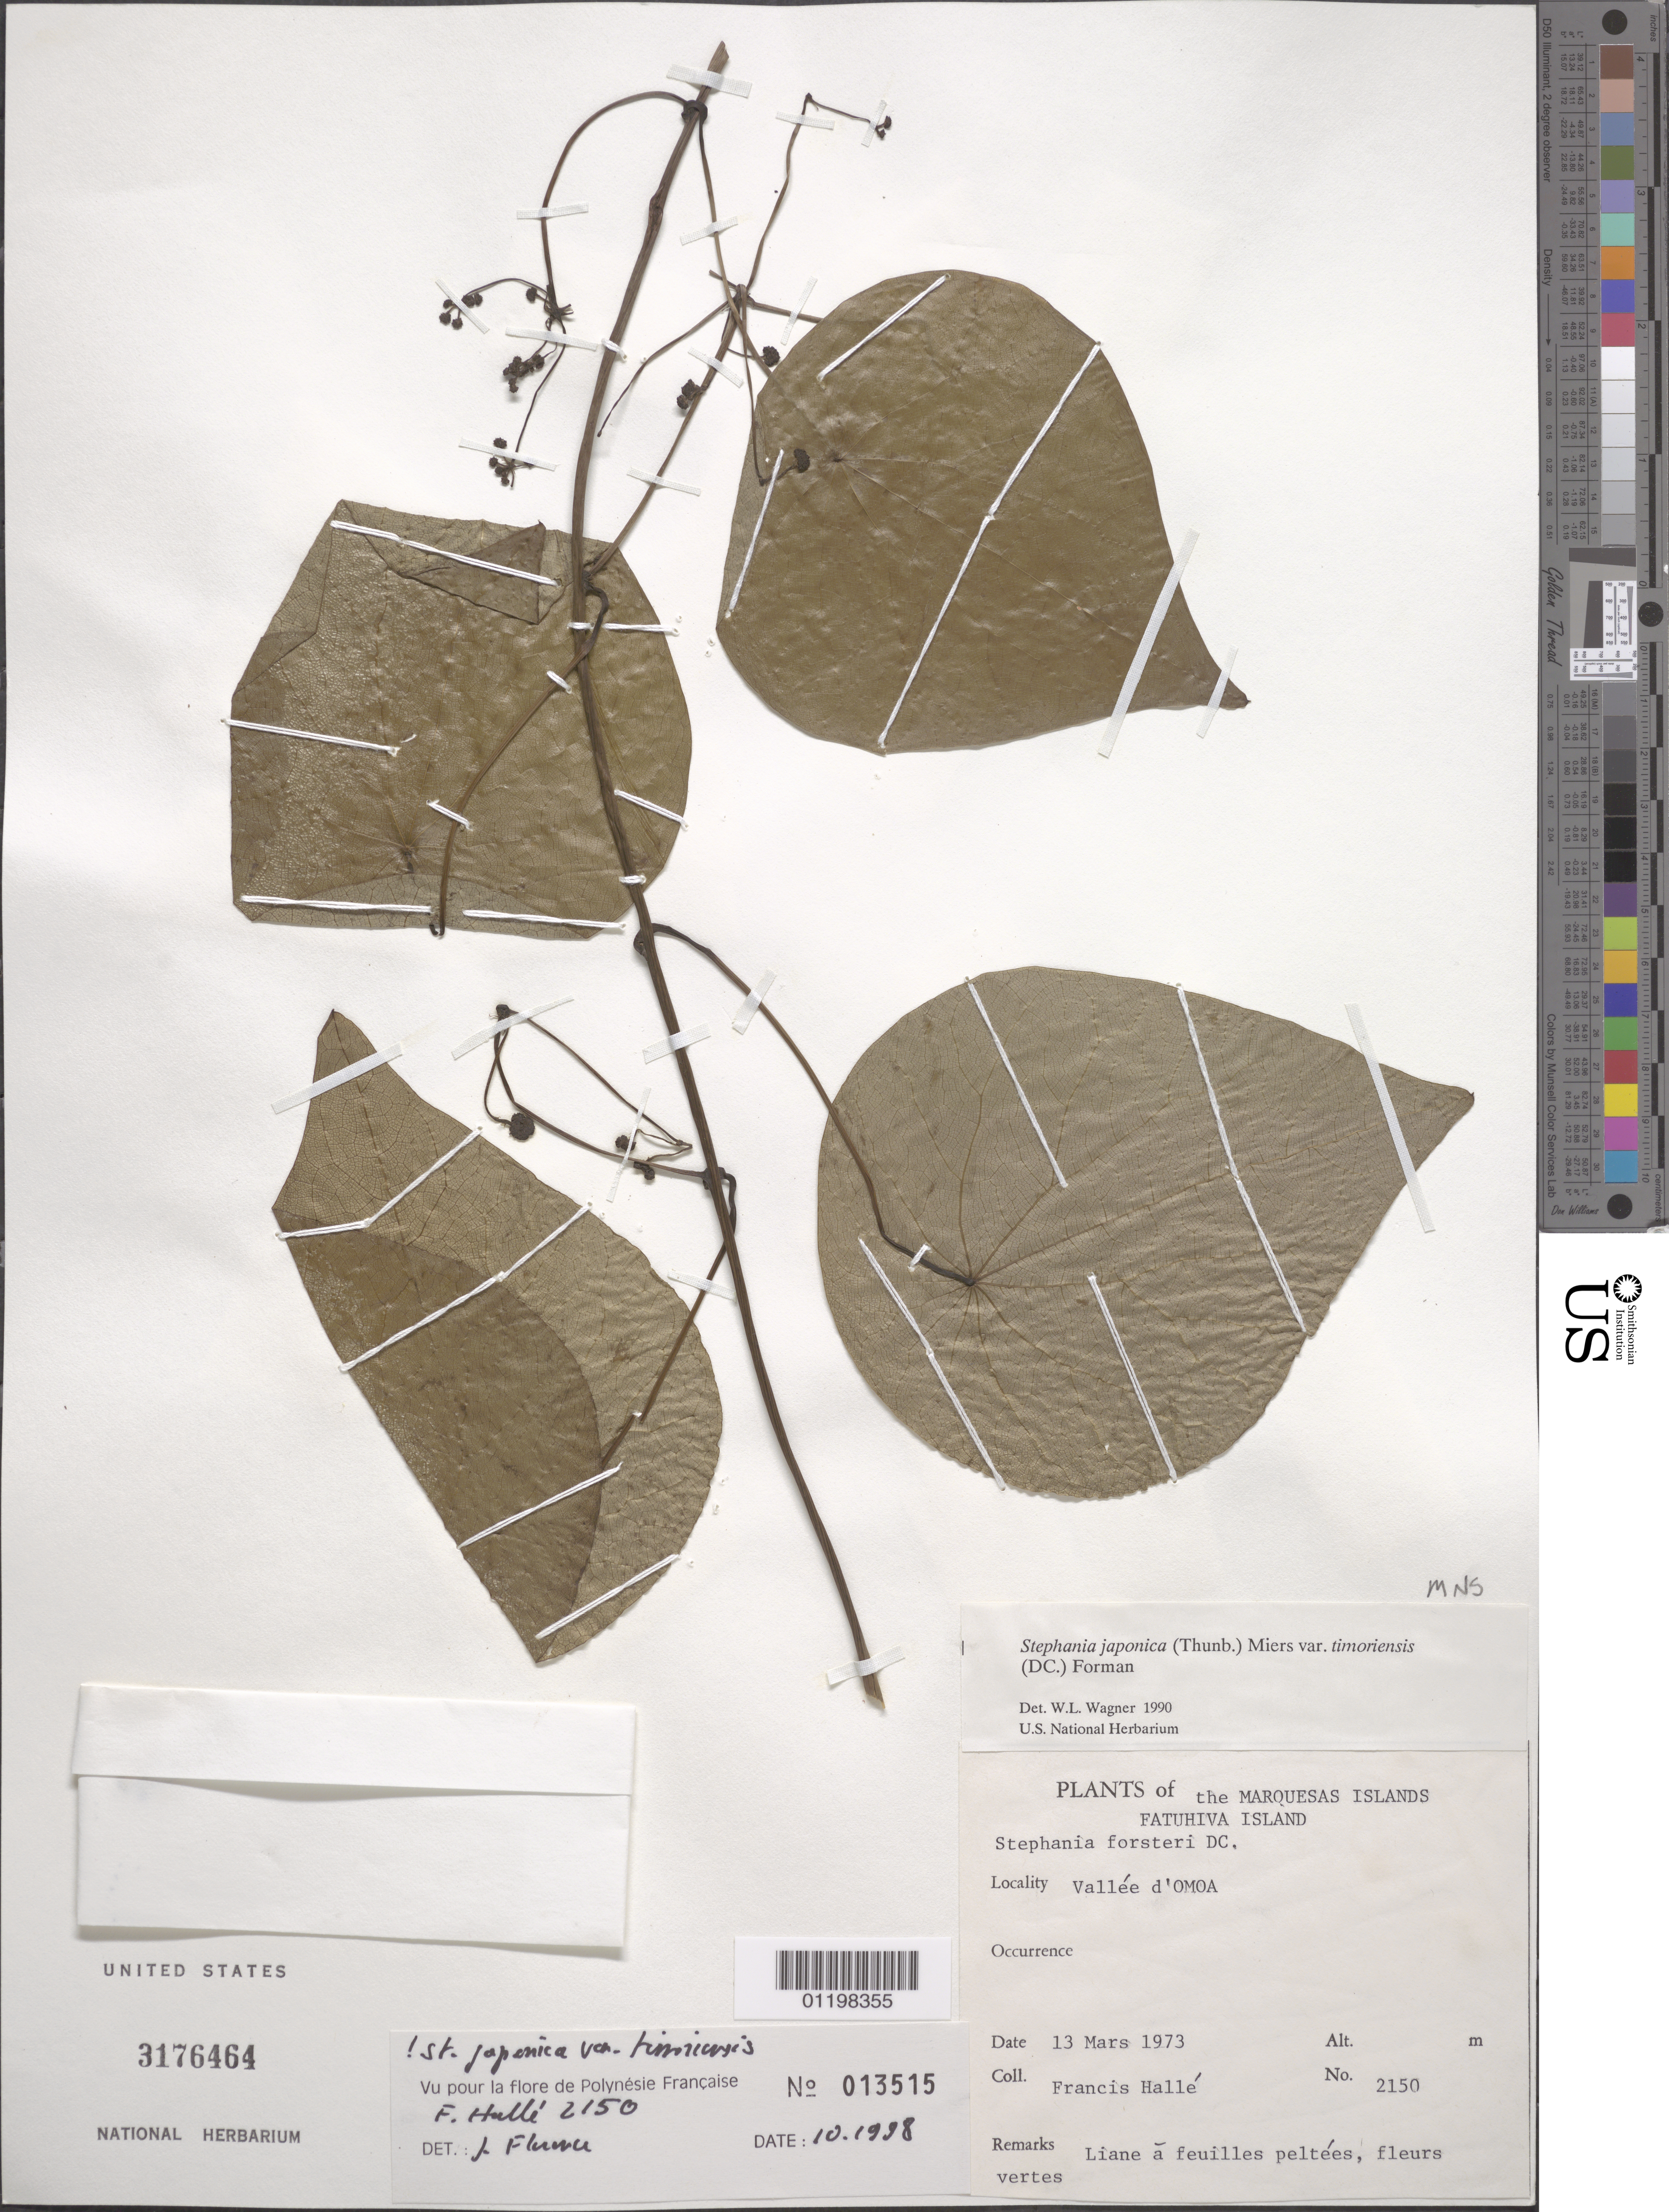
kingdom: Plantae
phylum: Tracheophyta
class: Magnoliopsida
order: Ranunculales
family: Menispermaceae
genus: Stephania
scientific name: Stephania japonica var. timoriensis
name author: (DC.) Forman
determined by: Wagner, W. L., (BOT), Smithsonian Institution - National Museum of Natural History (UNITED STATES)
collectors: F. Hallé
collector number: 2150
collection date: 1973-03-13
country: French Polynesia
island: Fatu Hiva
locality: Vallée d'Omo'a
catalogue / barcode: US 3176464